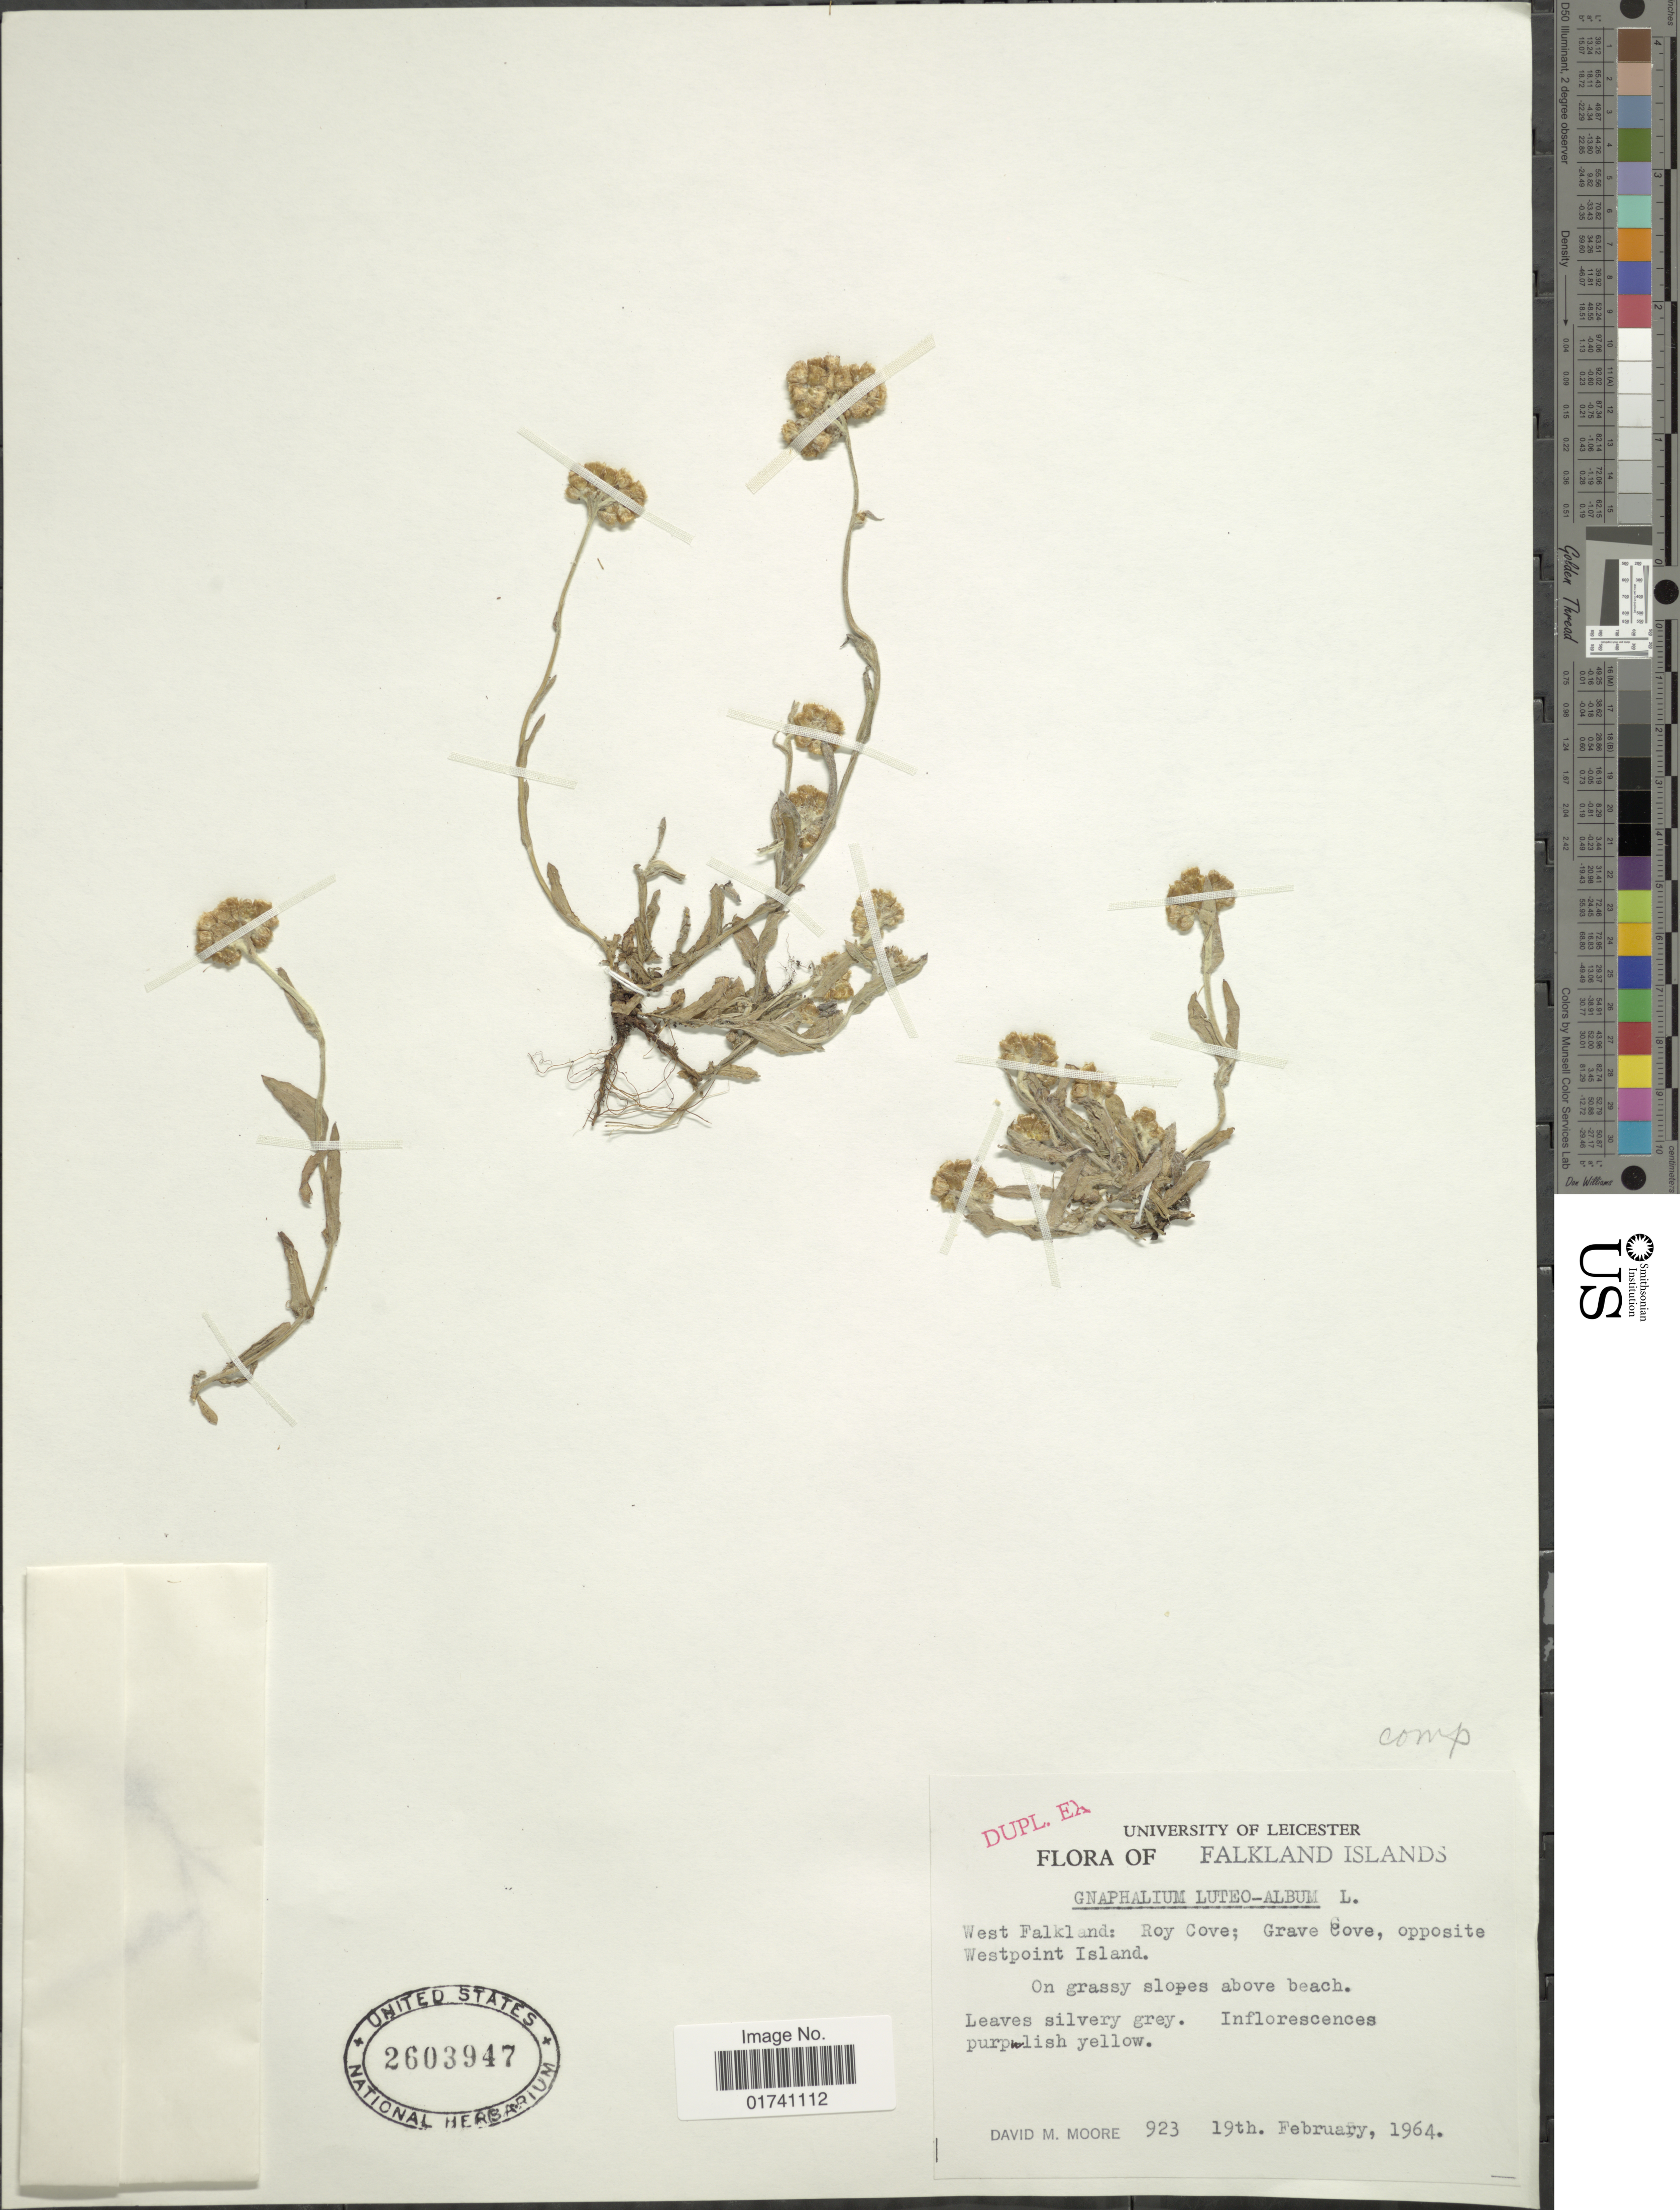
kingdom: Plantae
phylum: Tracheophyta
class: Magnoliopsida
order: Asterales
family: Asteraceae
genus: Laphangium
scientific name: Laphangium luteoalbum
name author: (L.) Tzvelev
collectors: D. Moore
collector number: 923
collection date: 1964-02-19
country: Falkland Islands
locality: West Falkland: Roy Cove; Grave Cove, opposite Westpoint Island.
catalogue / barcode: US 2603947